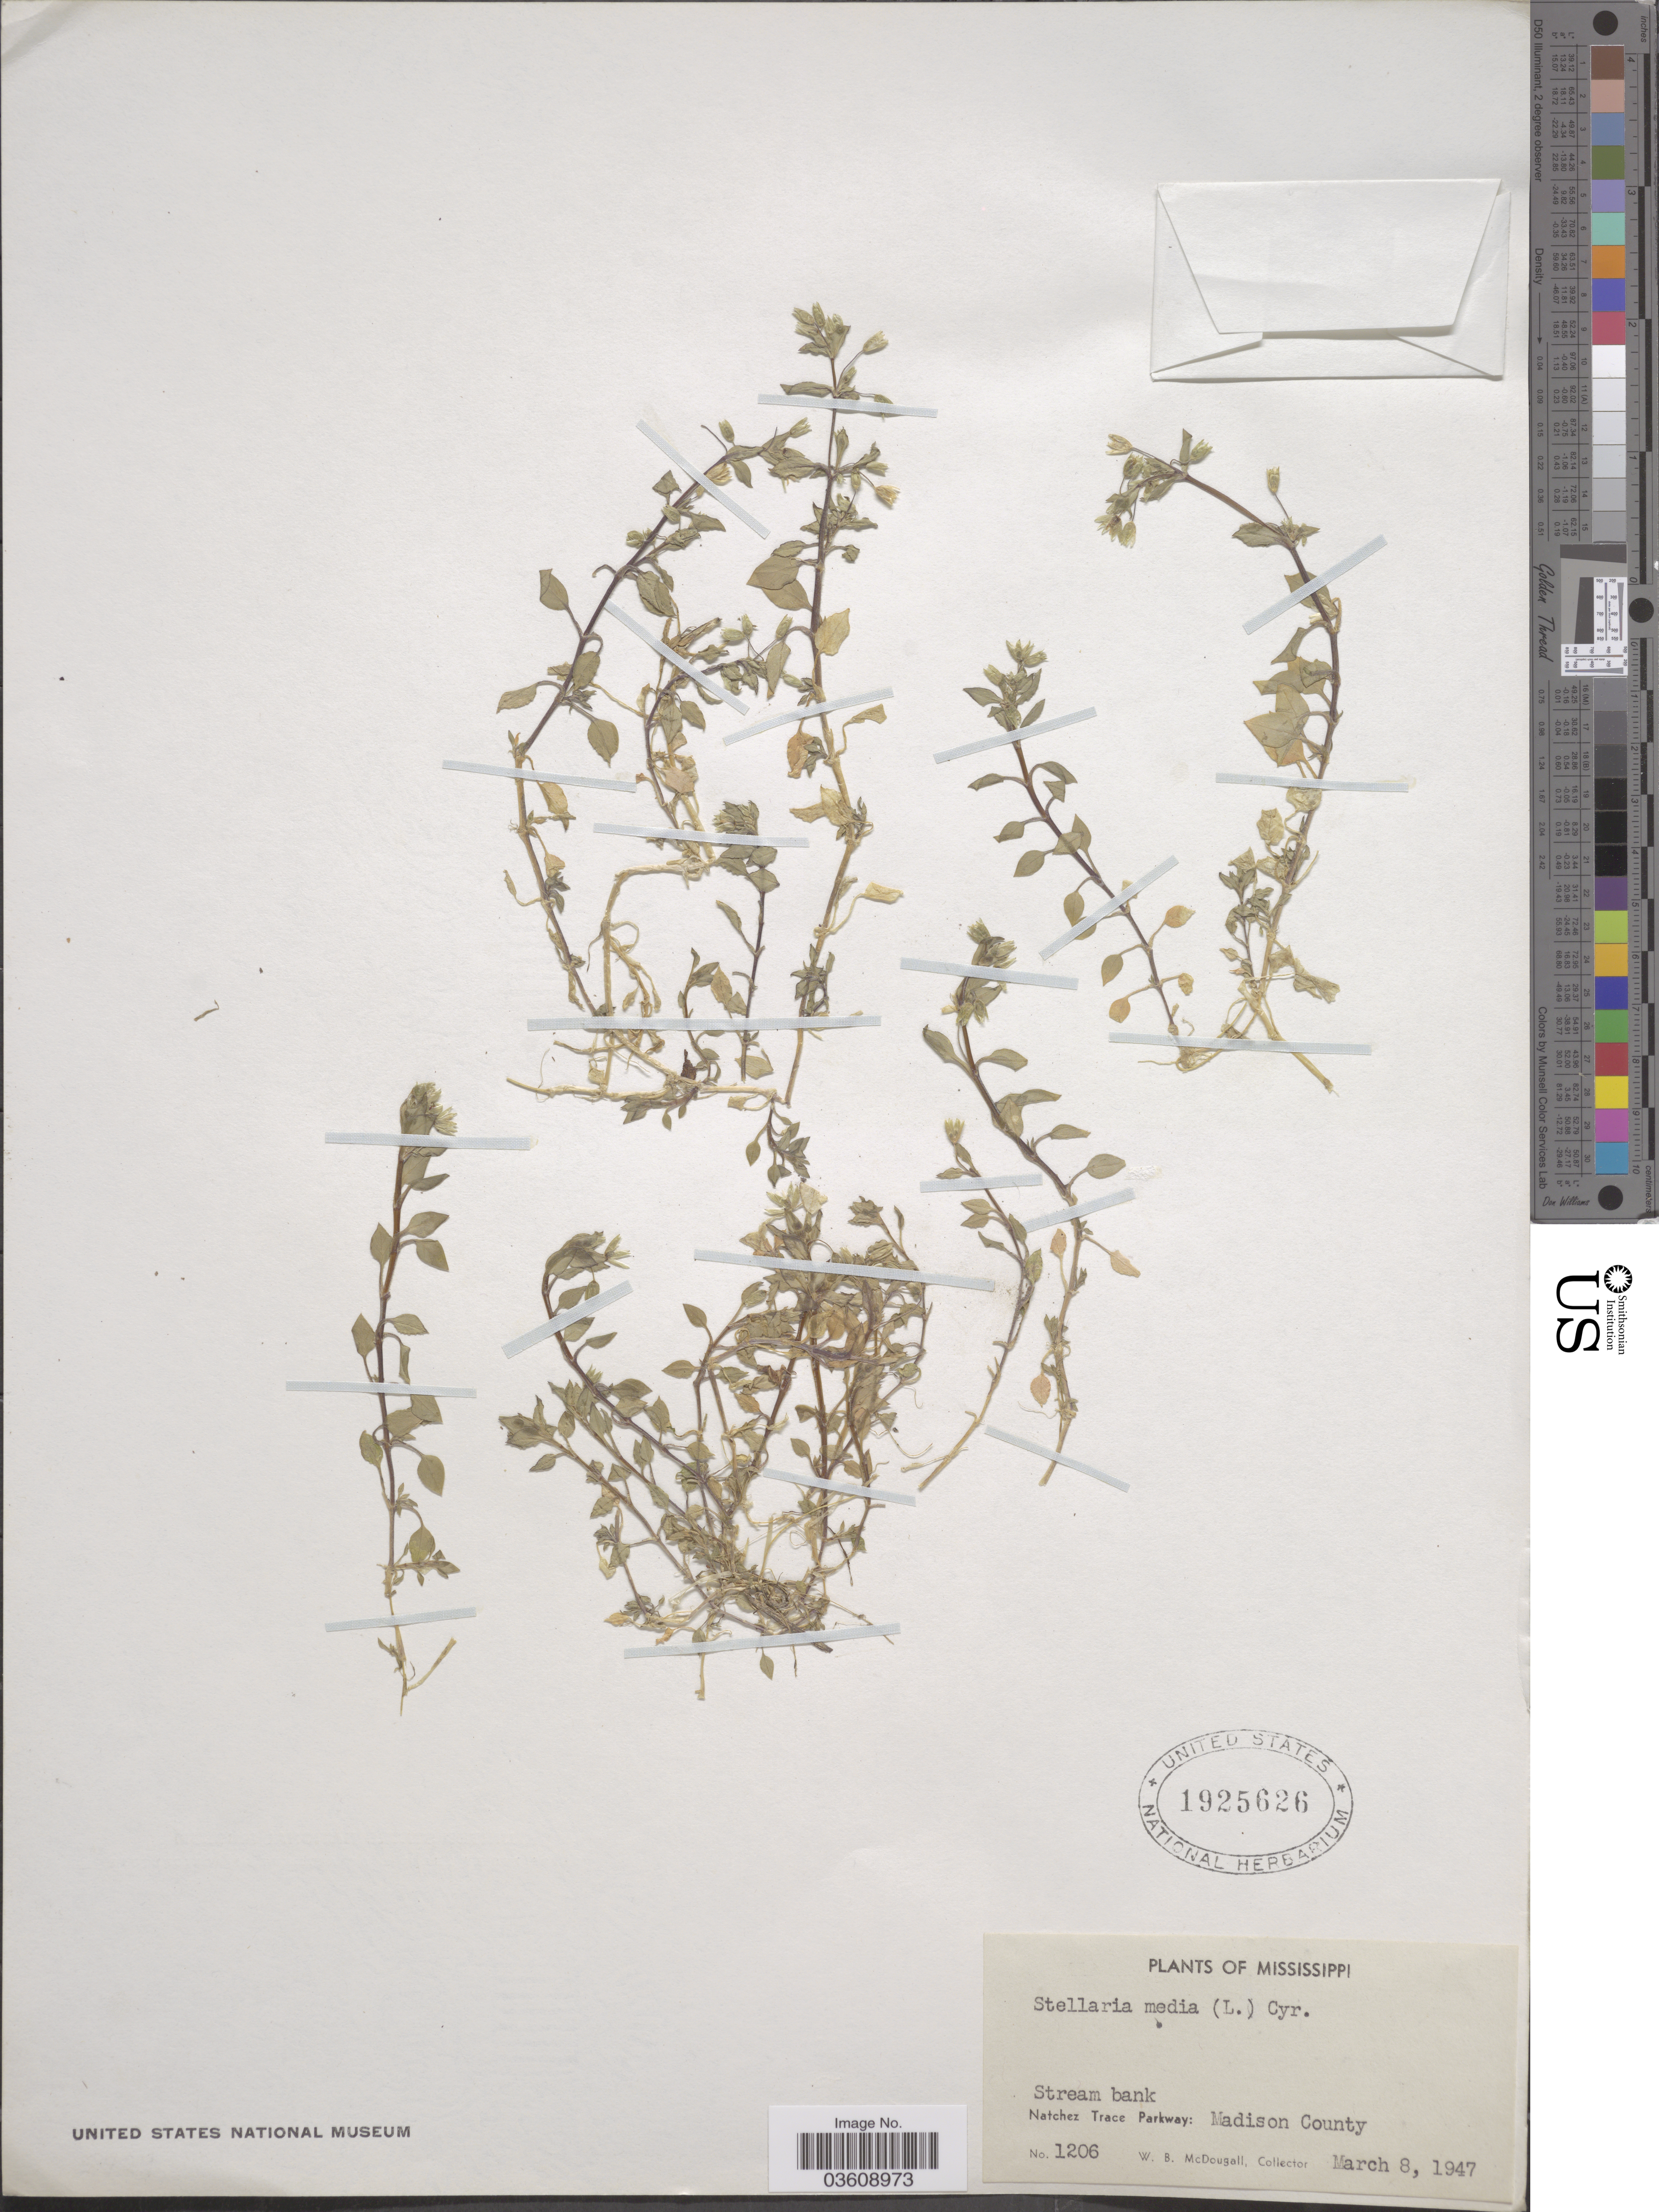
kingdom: Plantae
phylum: Tracheophyta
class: Magnoliopsida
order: Caryophyllales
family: Caryophyllaceae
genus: Stellaria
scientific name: Stellaria media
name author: (L.) Vill.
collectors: W. B. McDougall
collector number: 1206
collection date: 1947-03-08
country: United States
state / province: Mississippi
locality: Stream bank. Natchez Trace Parkway: Madison County.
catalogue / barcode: US 1925626